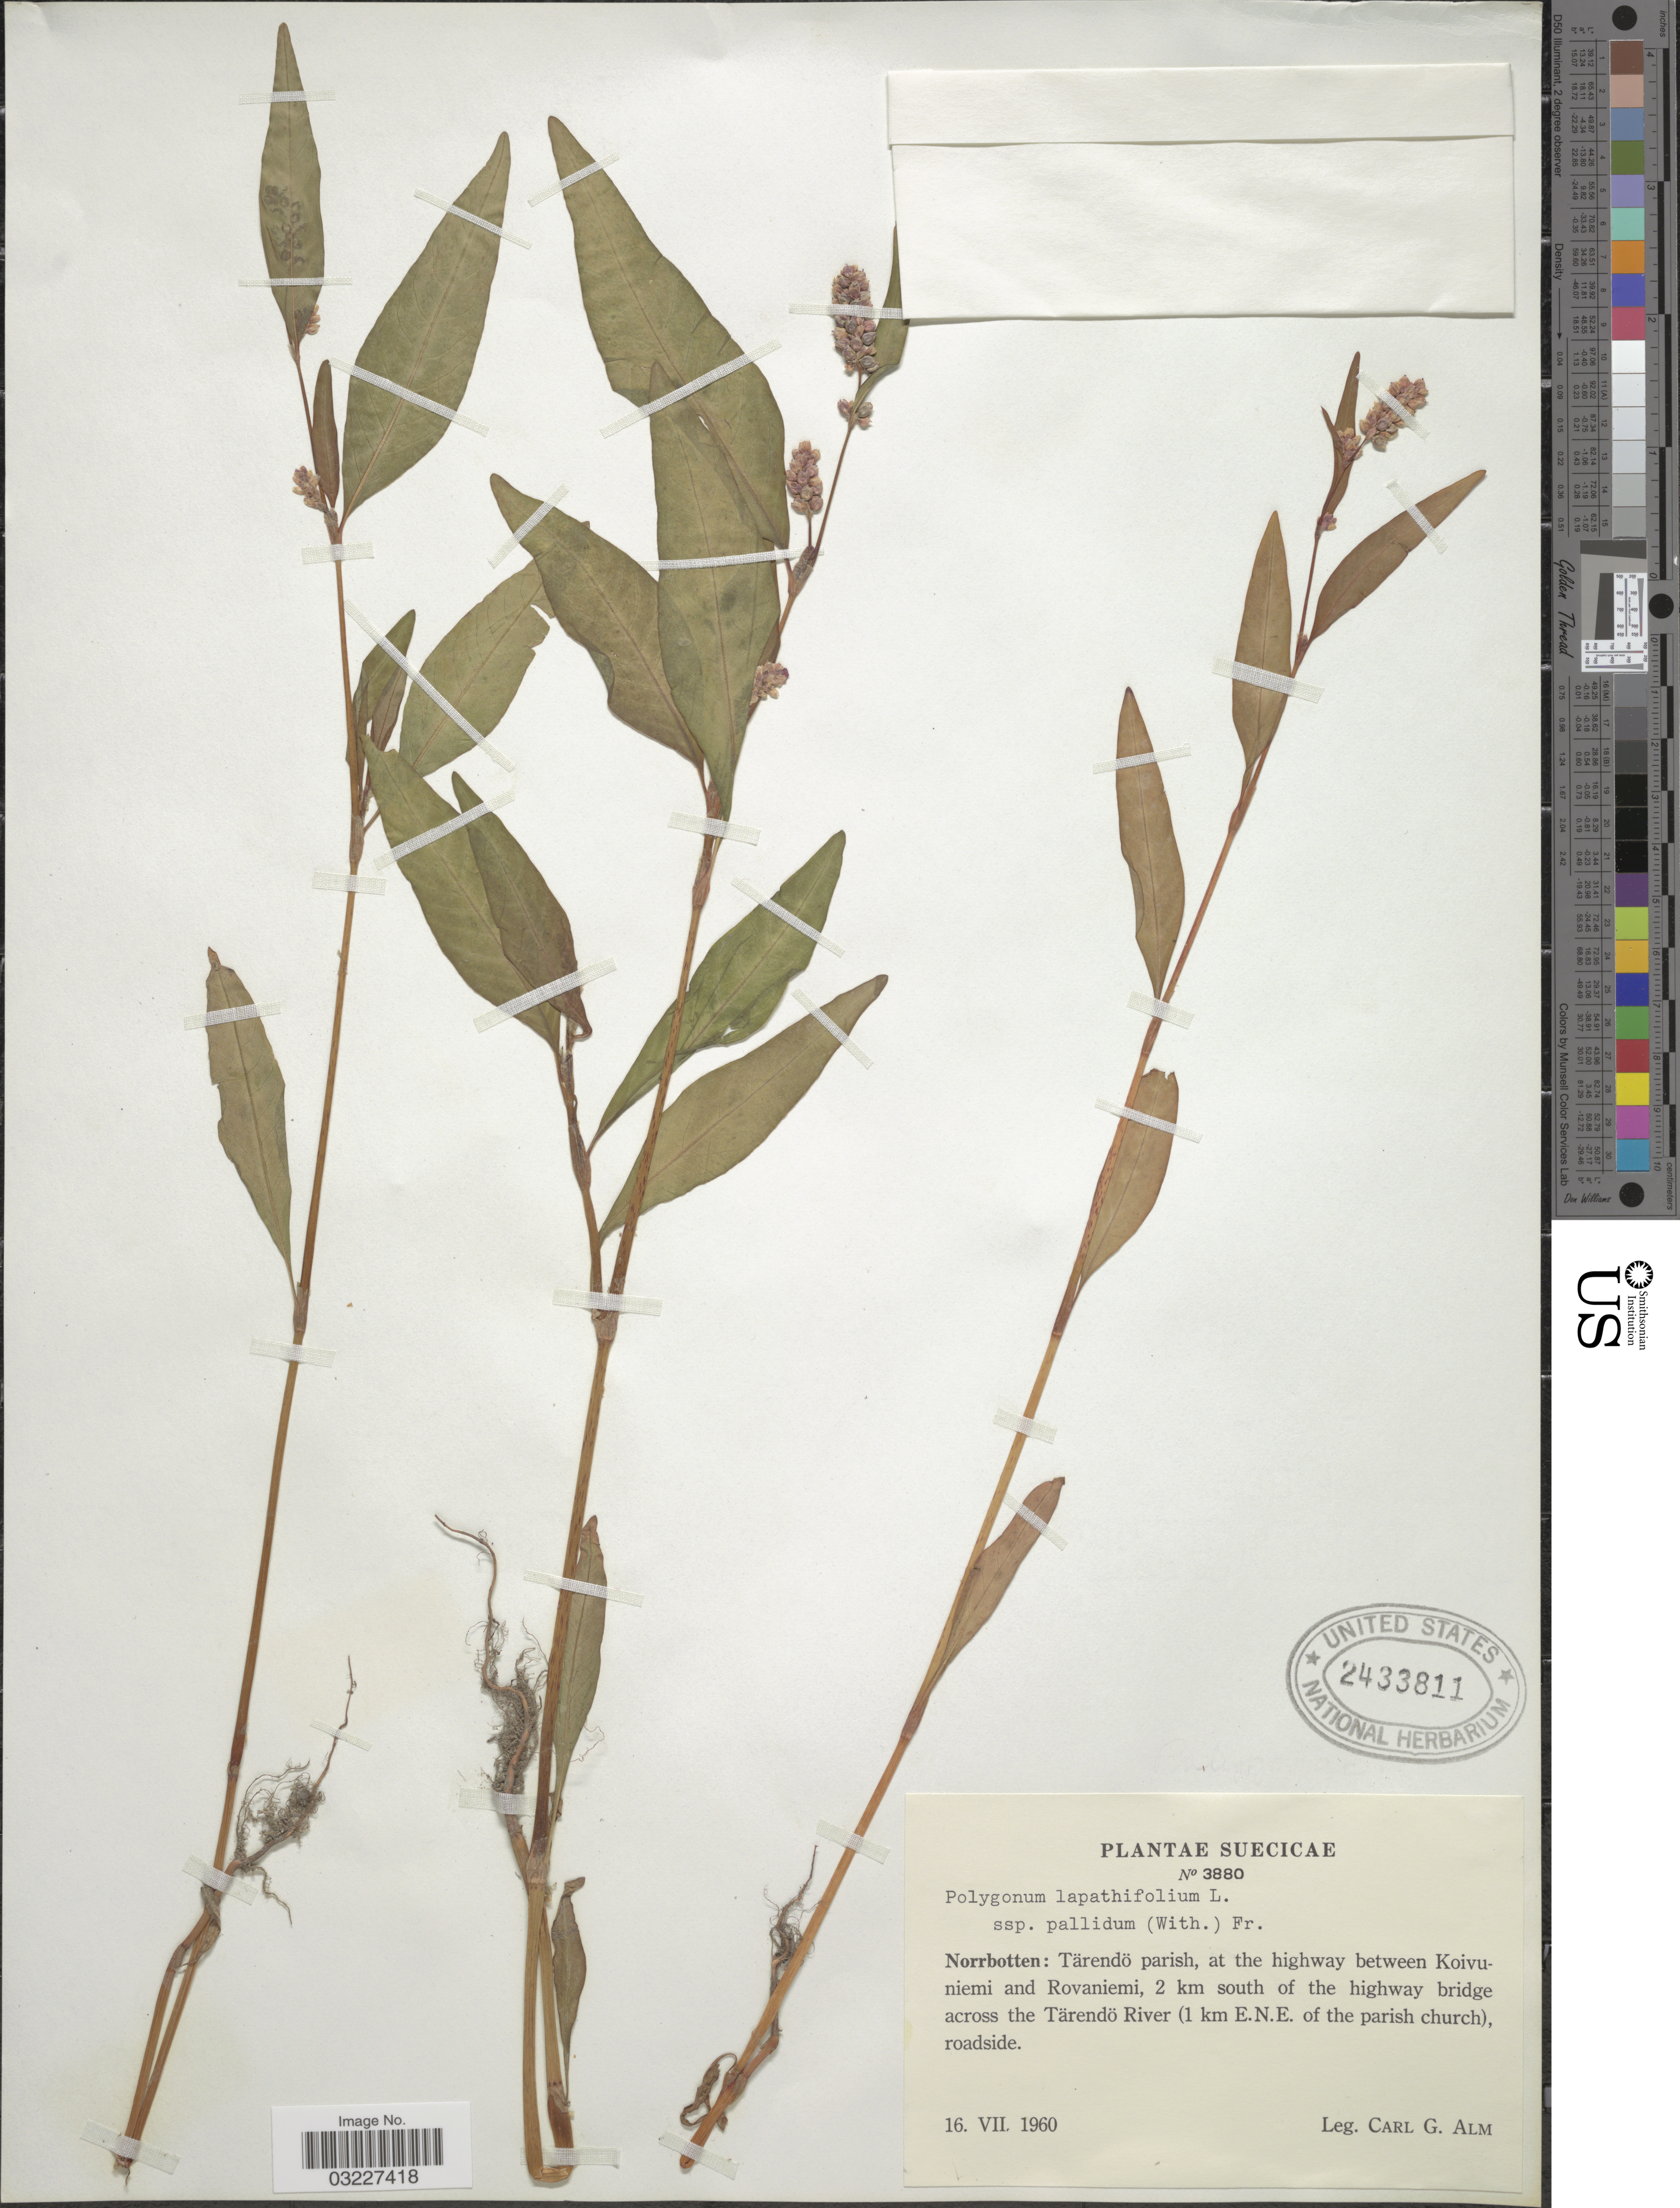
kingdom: Plantae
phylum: Tracheophyta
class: Magnoliopsida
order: Caryophyllales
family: Polygonaceae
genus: Polygonum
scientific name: Polygonum lapathifolium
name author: L.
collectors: C. G. Alm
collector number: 3880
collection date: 1960-07-16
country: Sweden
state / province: Norrbotten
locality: Suecicae, Norrbotten: Tärendö parish, at highway between Koivuniemi and Rovaniemi, 2 km south of the highway bridge across the Tärendö River (1 km E.N.E. of the parish church), roadside.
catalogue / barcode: US 2433811